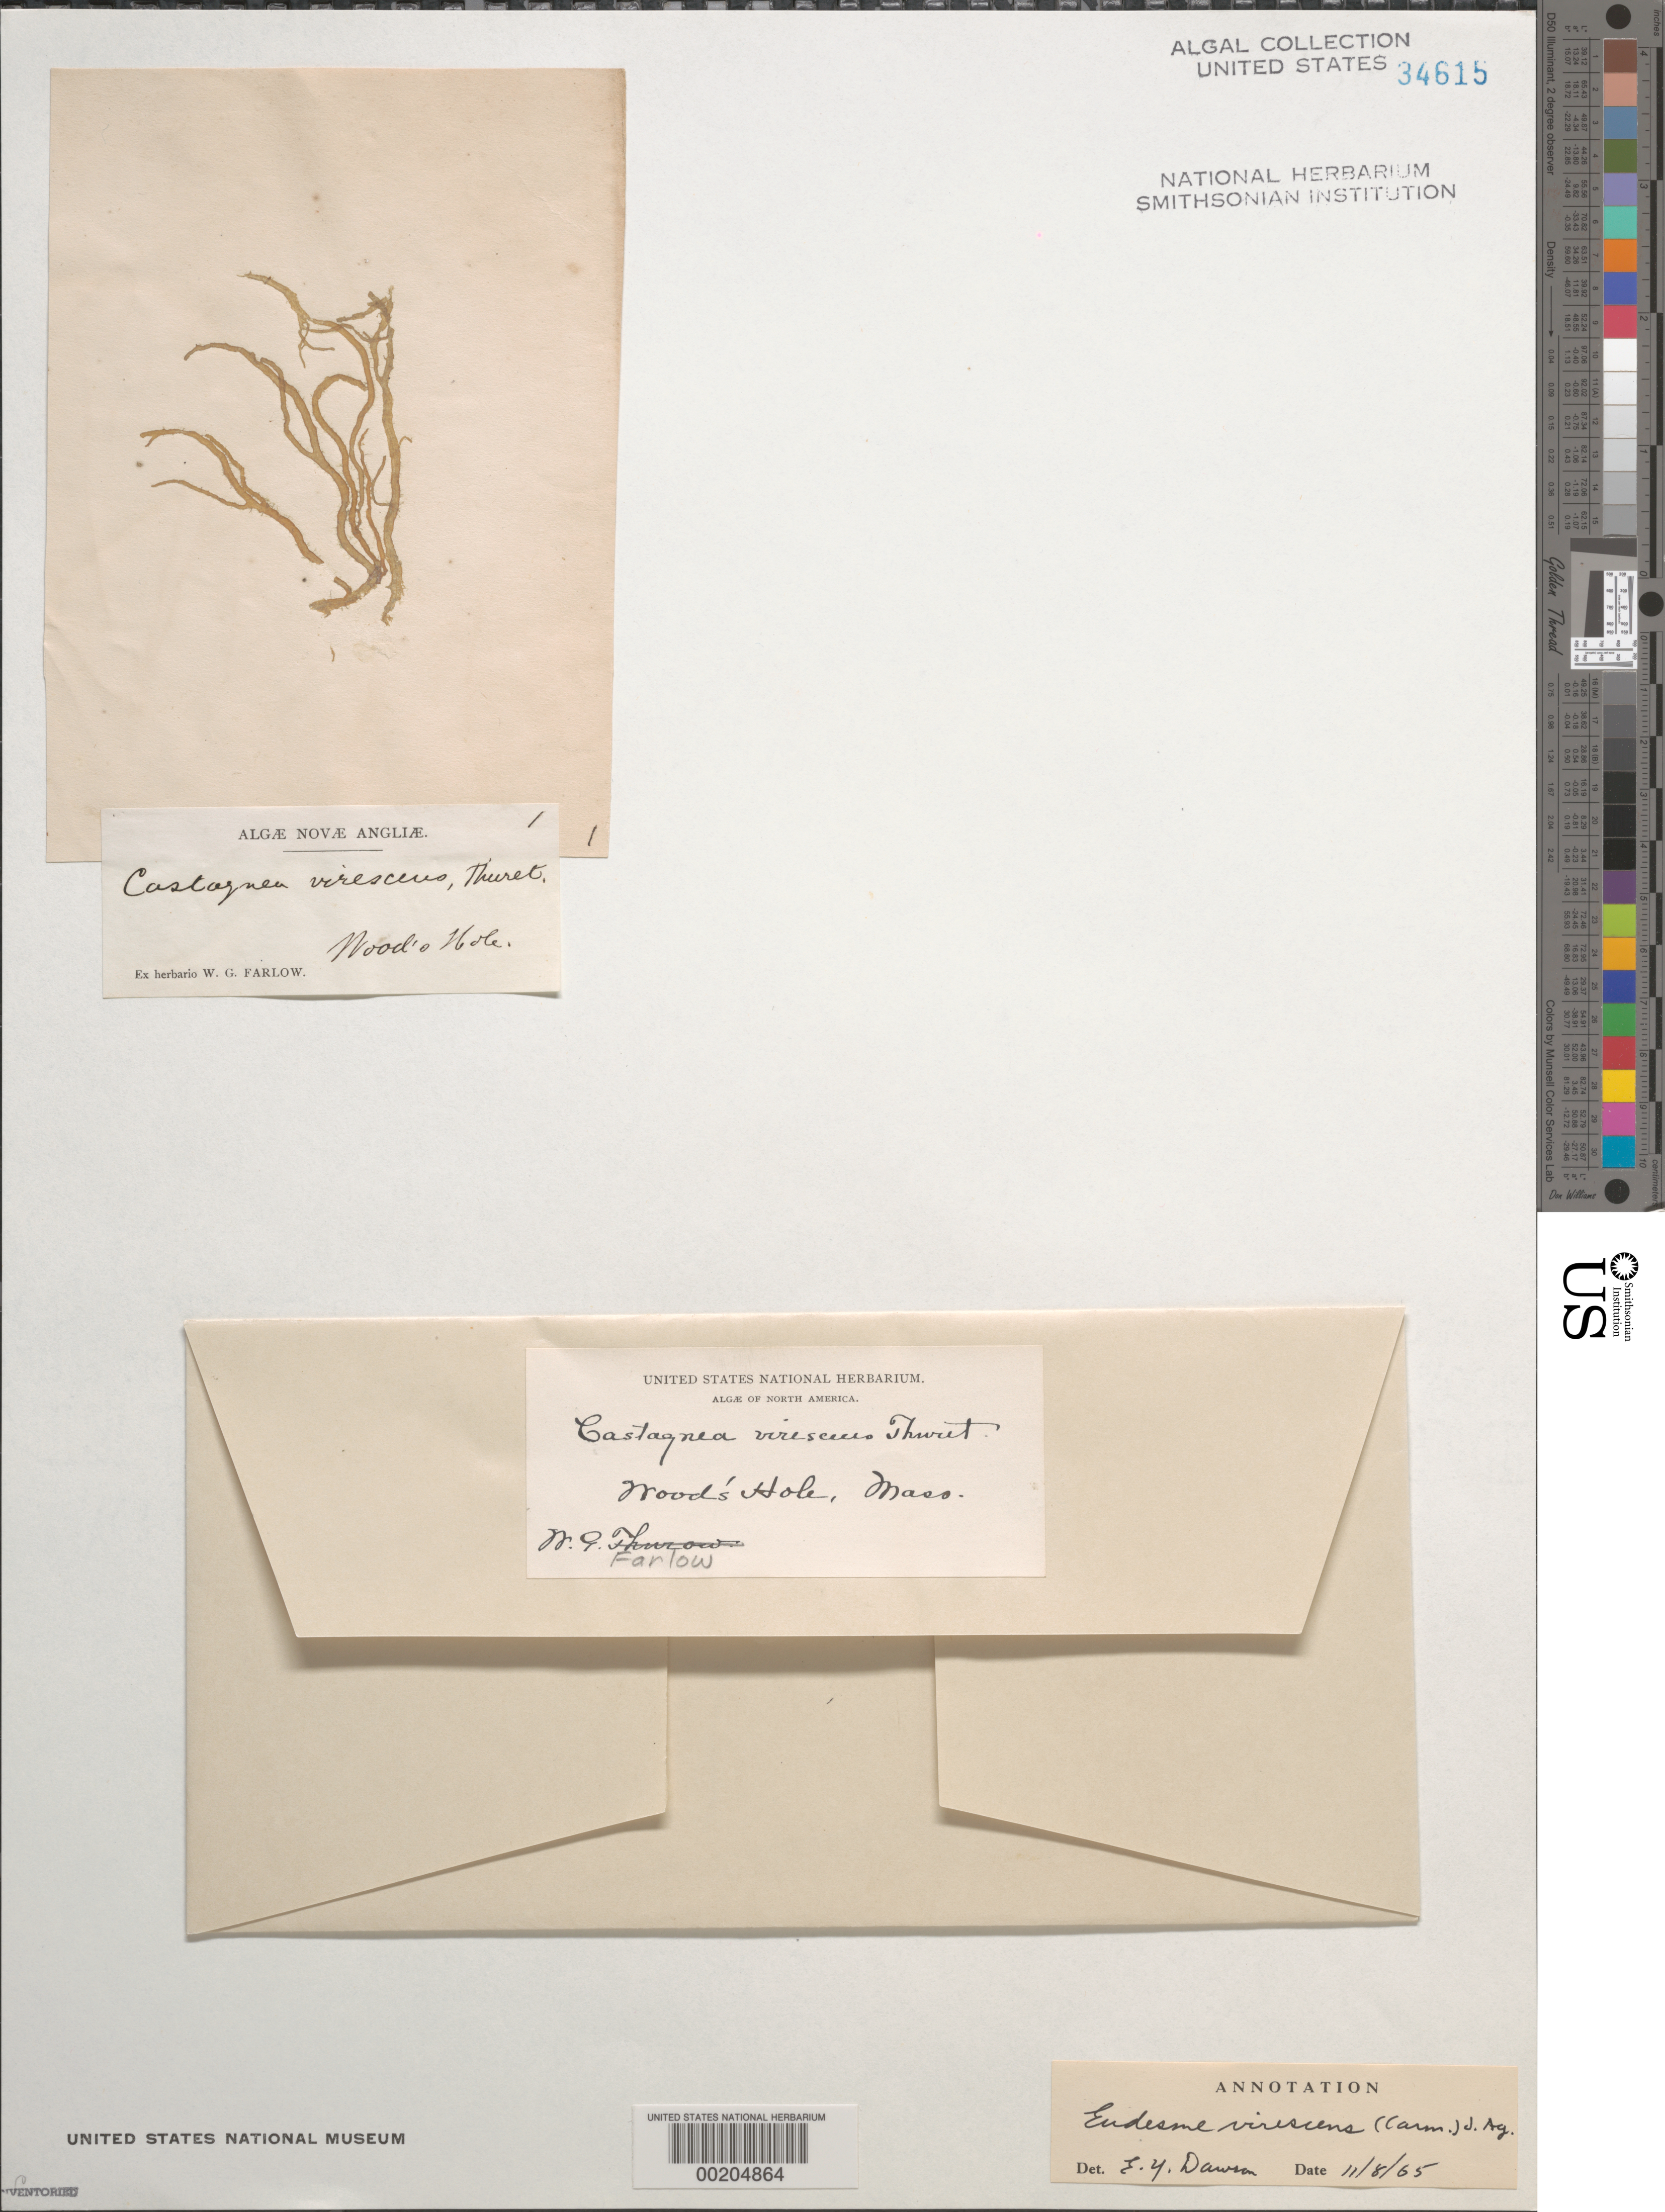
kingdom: Chromista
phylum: Ochrophyta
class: Phaeophyceae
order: Ectocarpales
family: Chordariaceae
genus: Eudesme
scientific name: Eudesme virescens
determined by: Dawson, E. Y.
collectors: W. G. Farlow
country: United States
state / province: Massachusetts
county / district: Barnstable County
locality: Woods Hole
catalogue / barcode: US 34615